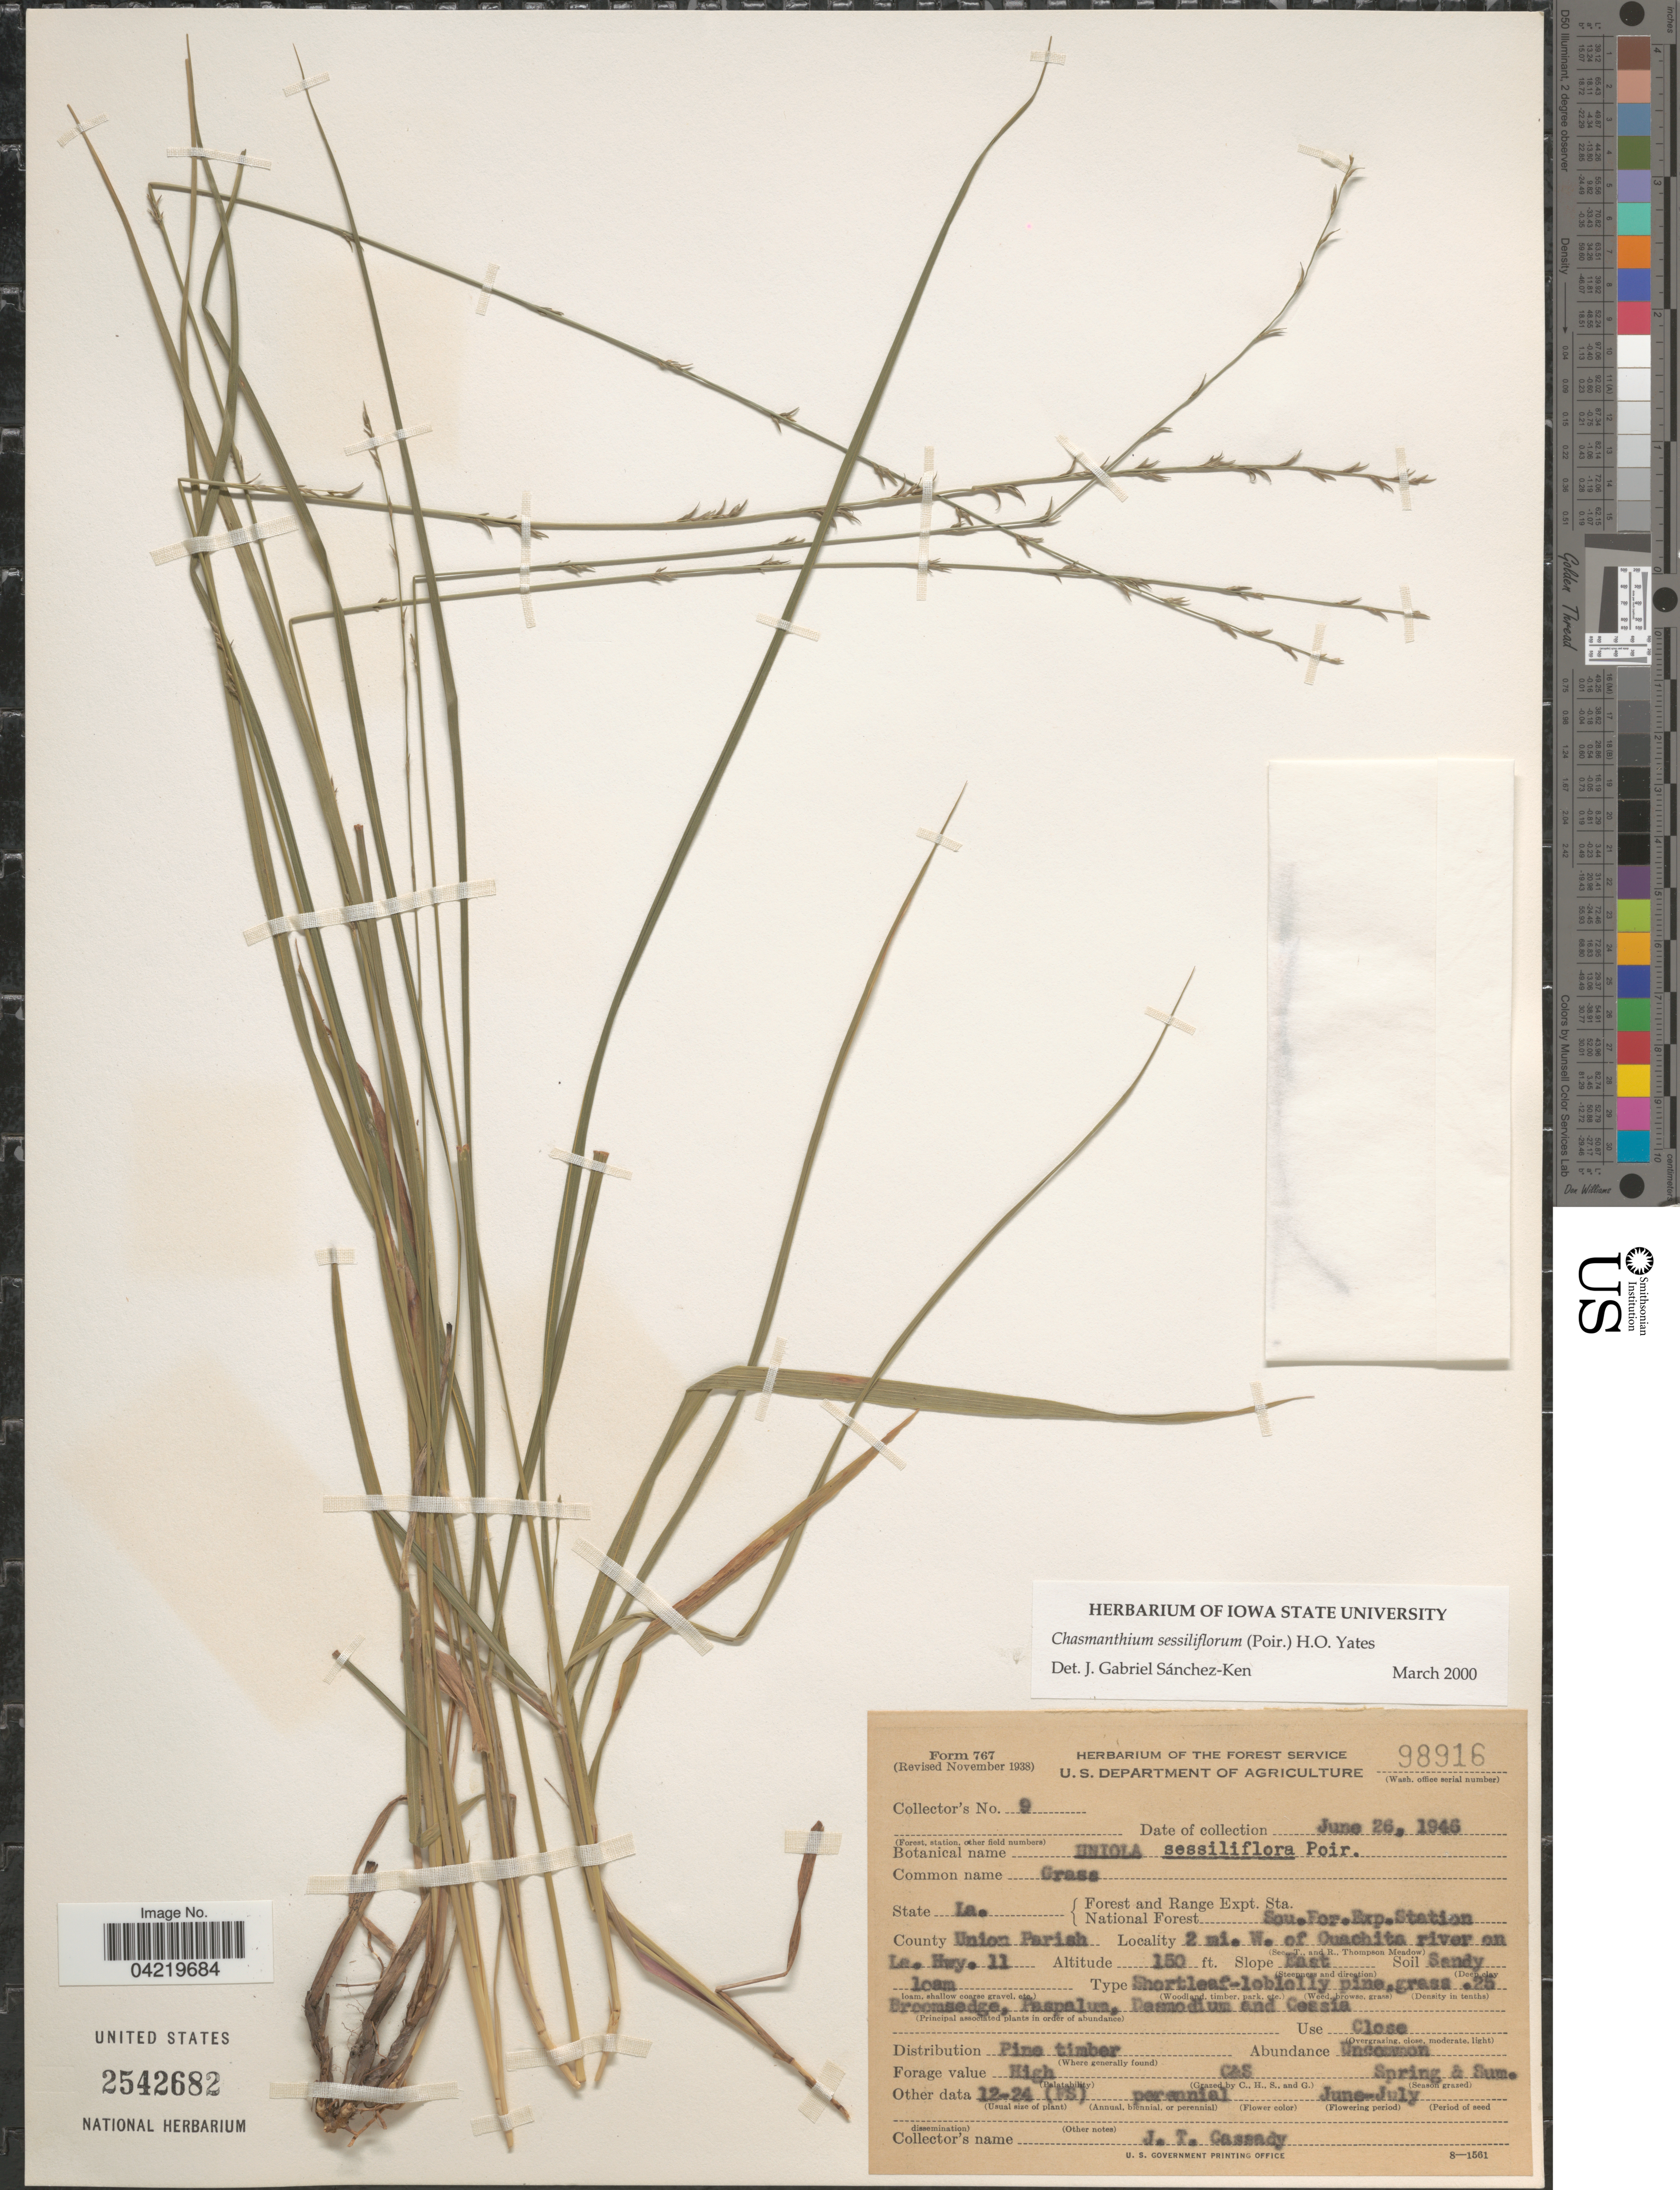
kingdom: Plantae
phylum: Tracheophyta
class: Liliopsida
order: Poales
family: Poaceae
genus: Chasmanthium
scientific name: Chasmanthium laxum subsp. sessiliflorum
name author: (L.) H.O. Yates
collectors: J. Cassady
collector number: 9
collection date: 1946-06-26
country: United States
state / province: Louisiana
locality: Forest and Range Expt. Sta. National Forest Sou. For. Exp. Station. County Union Parish. 2 mi. W. of Ouachita river on La. Hwy. 11. Slope East.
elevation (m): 46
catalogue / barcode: US 2542682